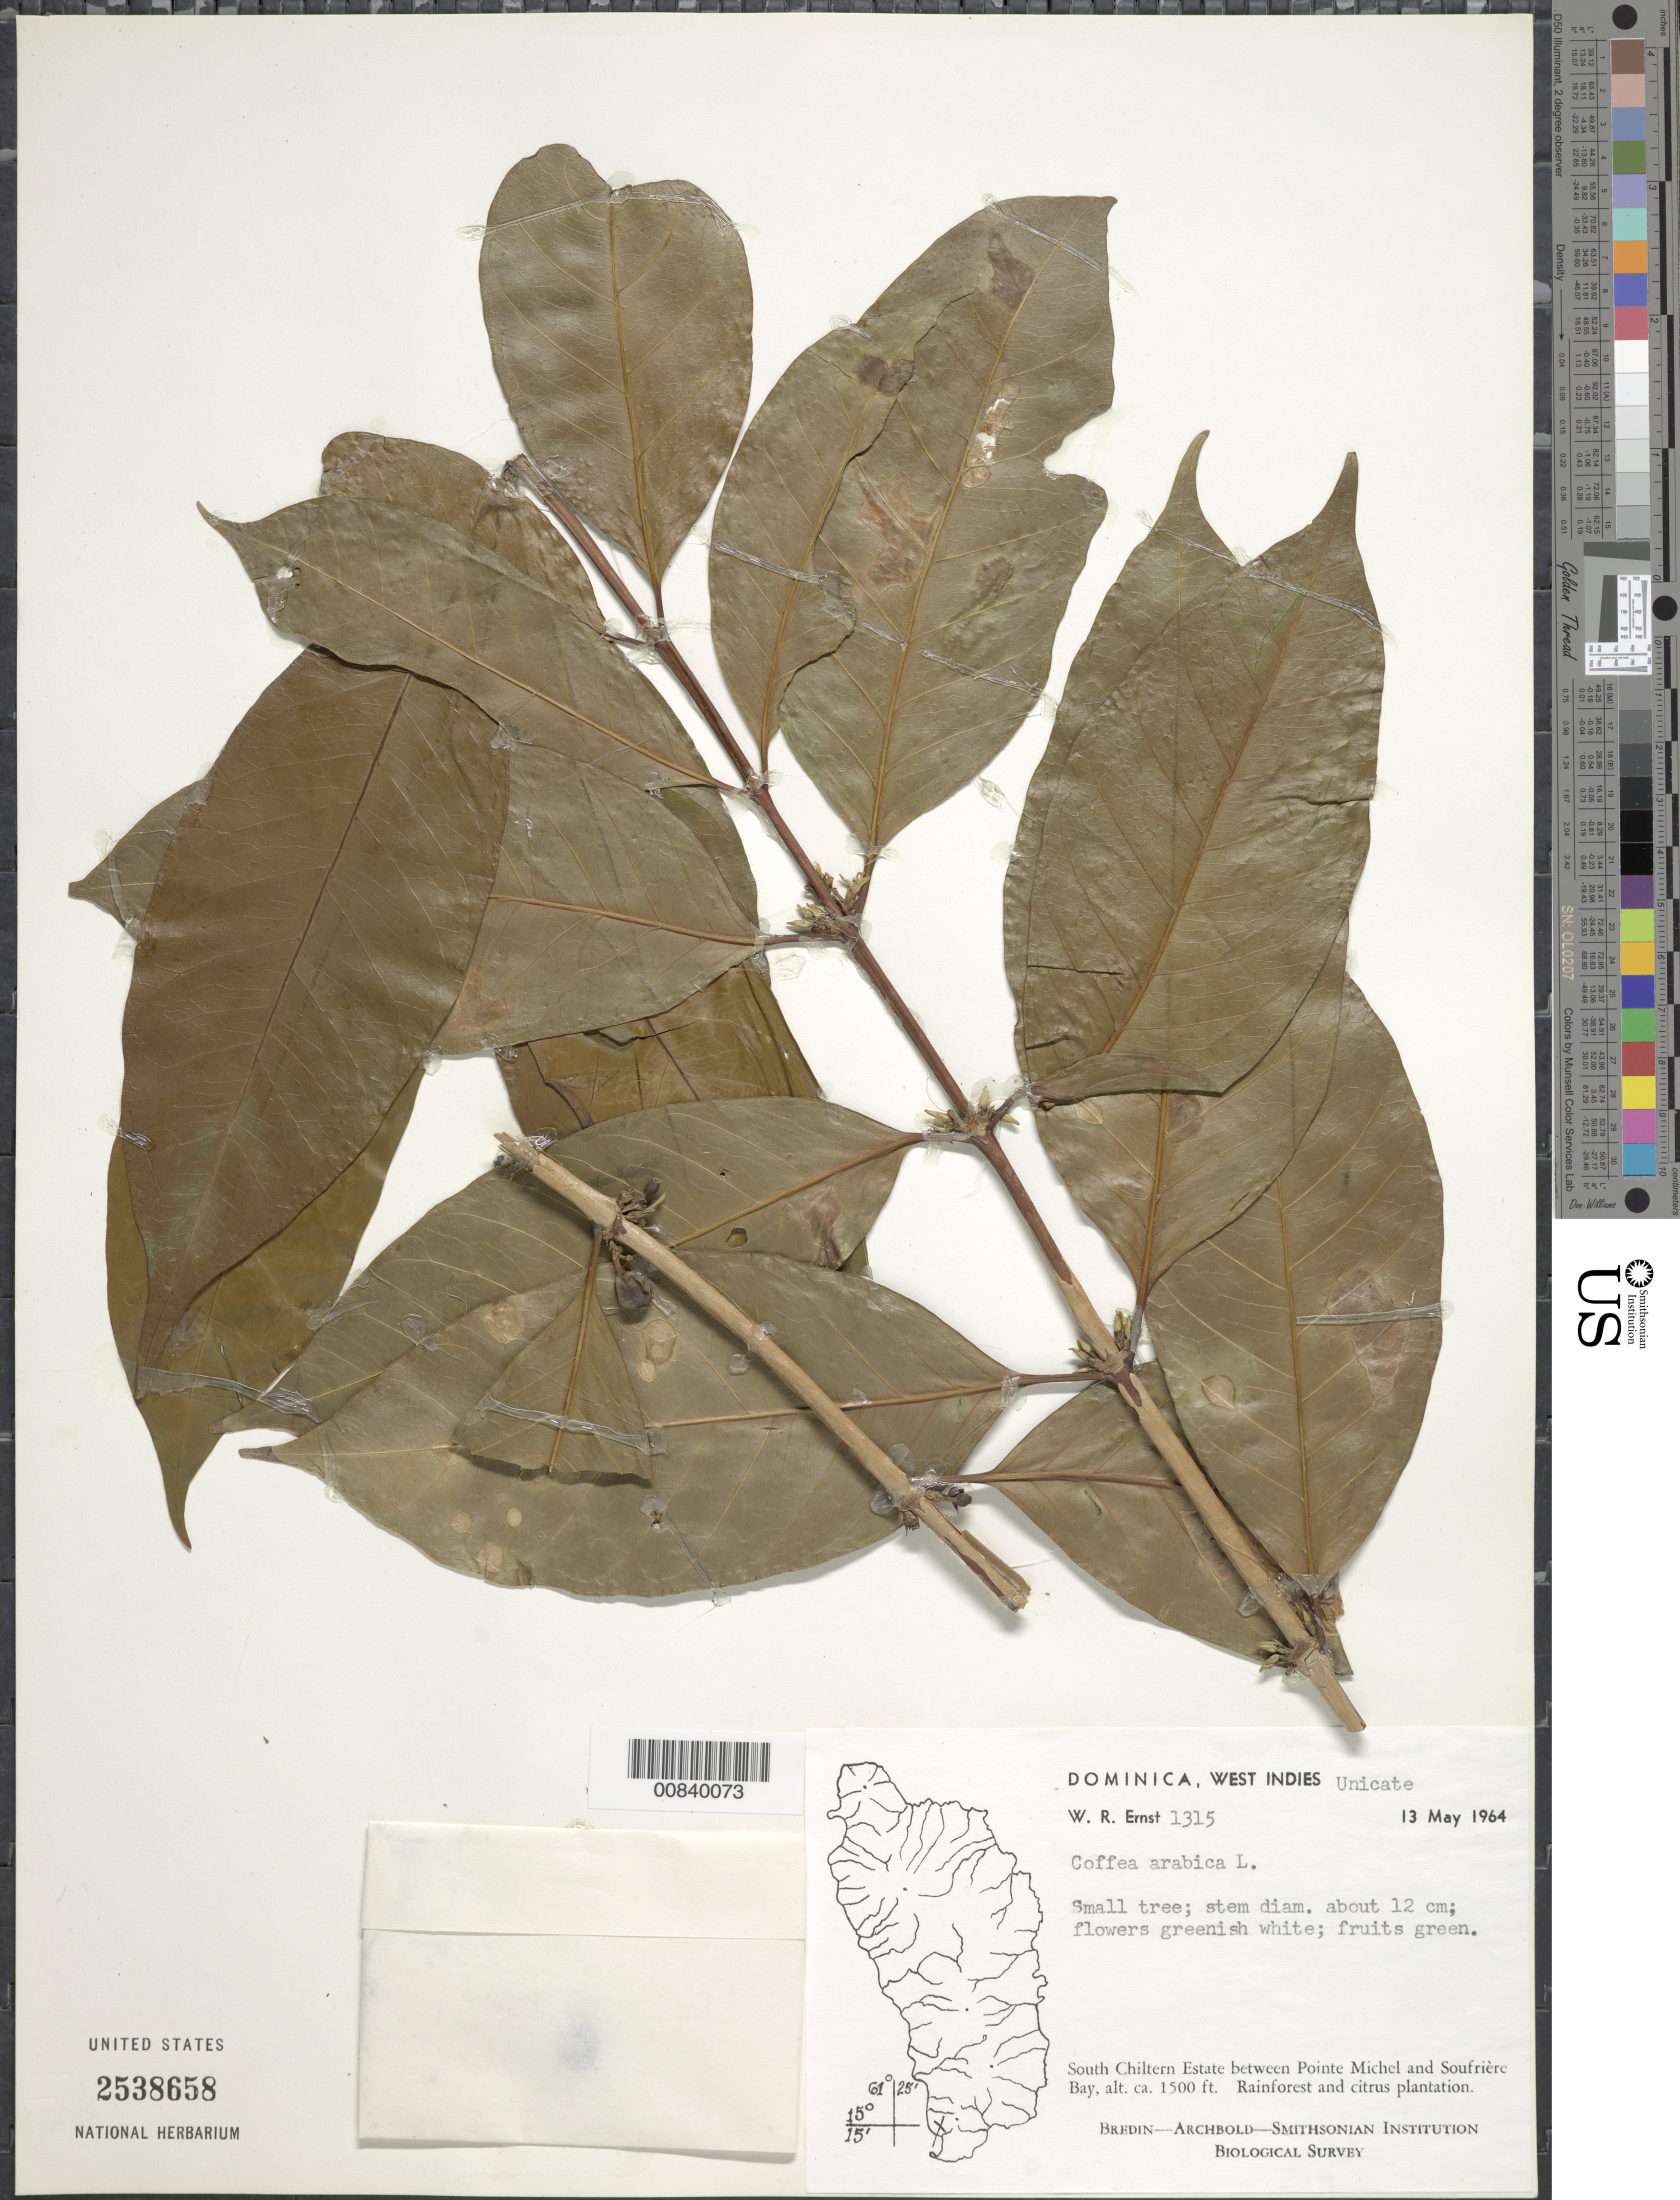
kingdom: Plantae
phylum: Tracheophyta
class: Magnoliopsida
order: Gentianales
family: Rubiaceae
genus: Coffea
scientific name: Coffea arabica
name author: L.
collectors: W. R. Ernst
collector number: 1315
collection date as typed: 13 May 1964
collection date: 1964-05-13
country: Dominica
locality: South Chiltern Estate between Pointe Michel and Soufrière Bay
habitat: Rainforest and citrus plantation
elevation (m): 457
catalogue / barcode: US 2538658